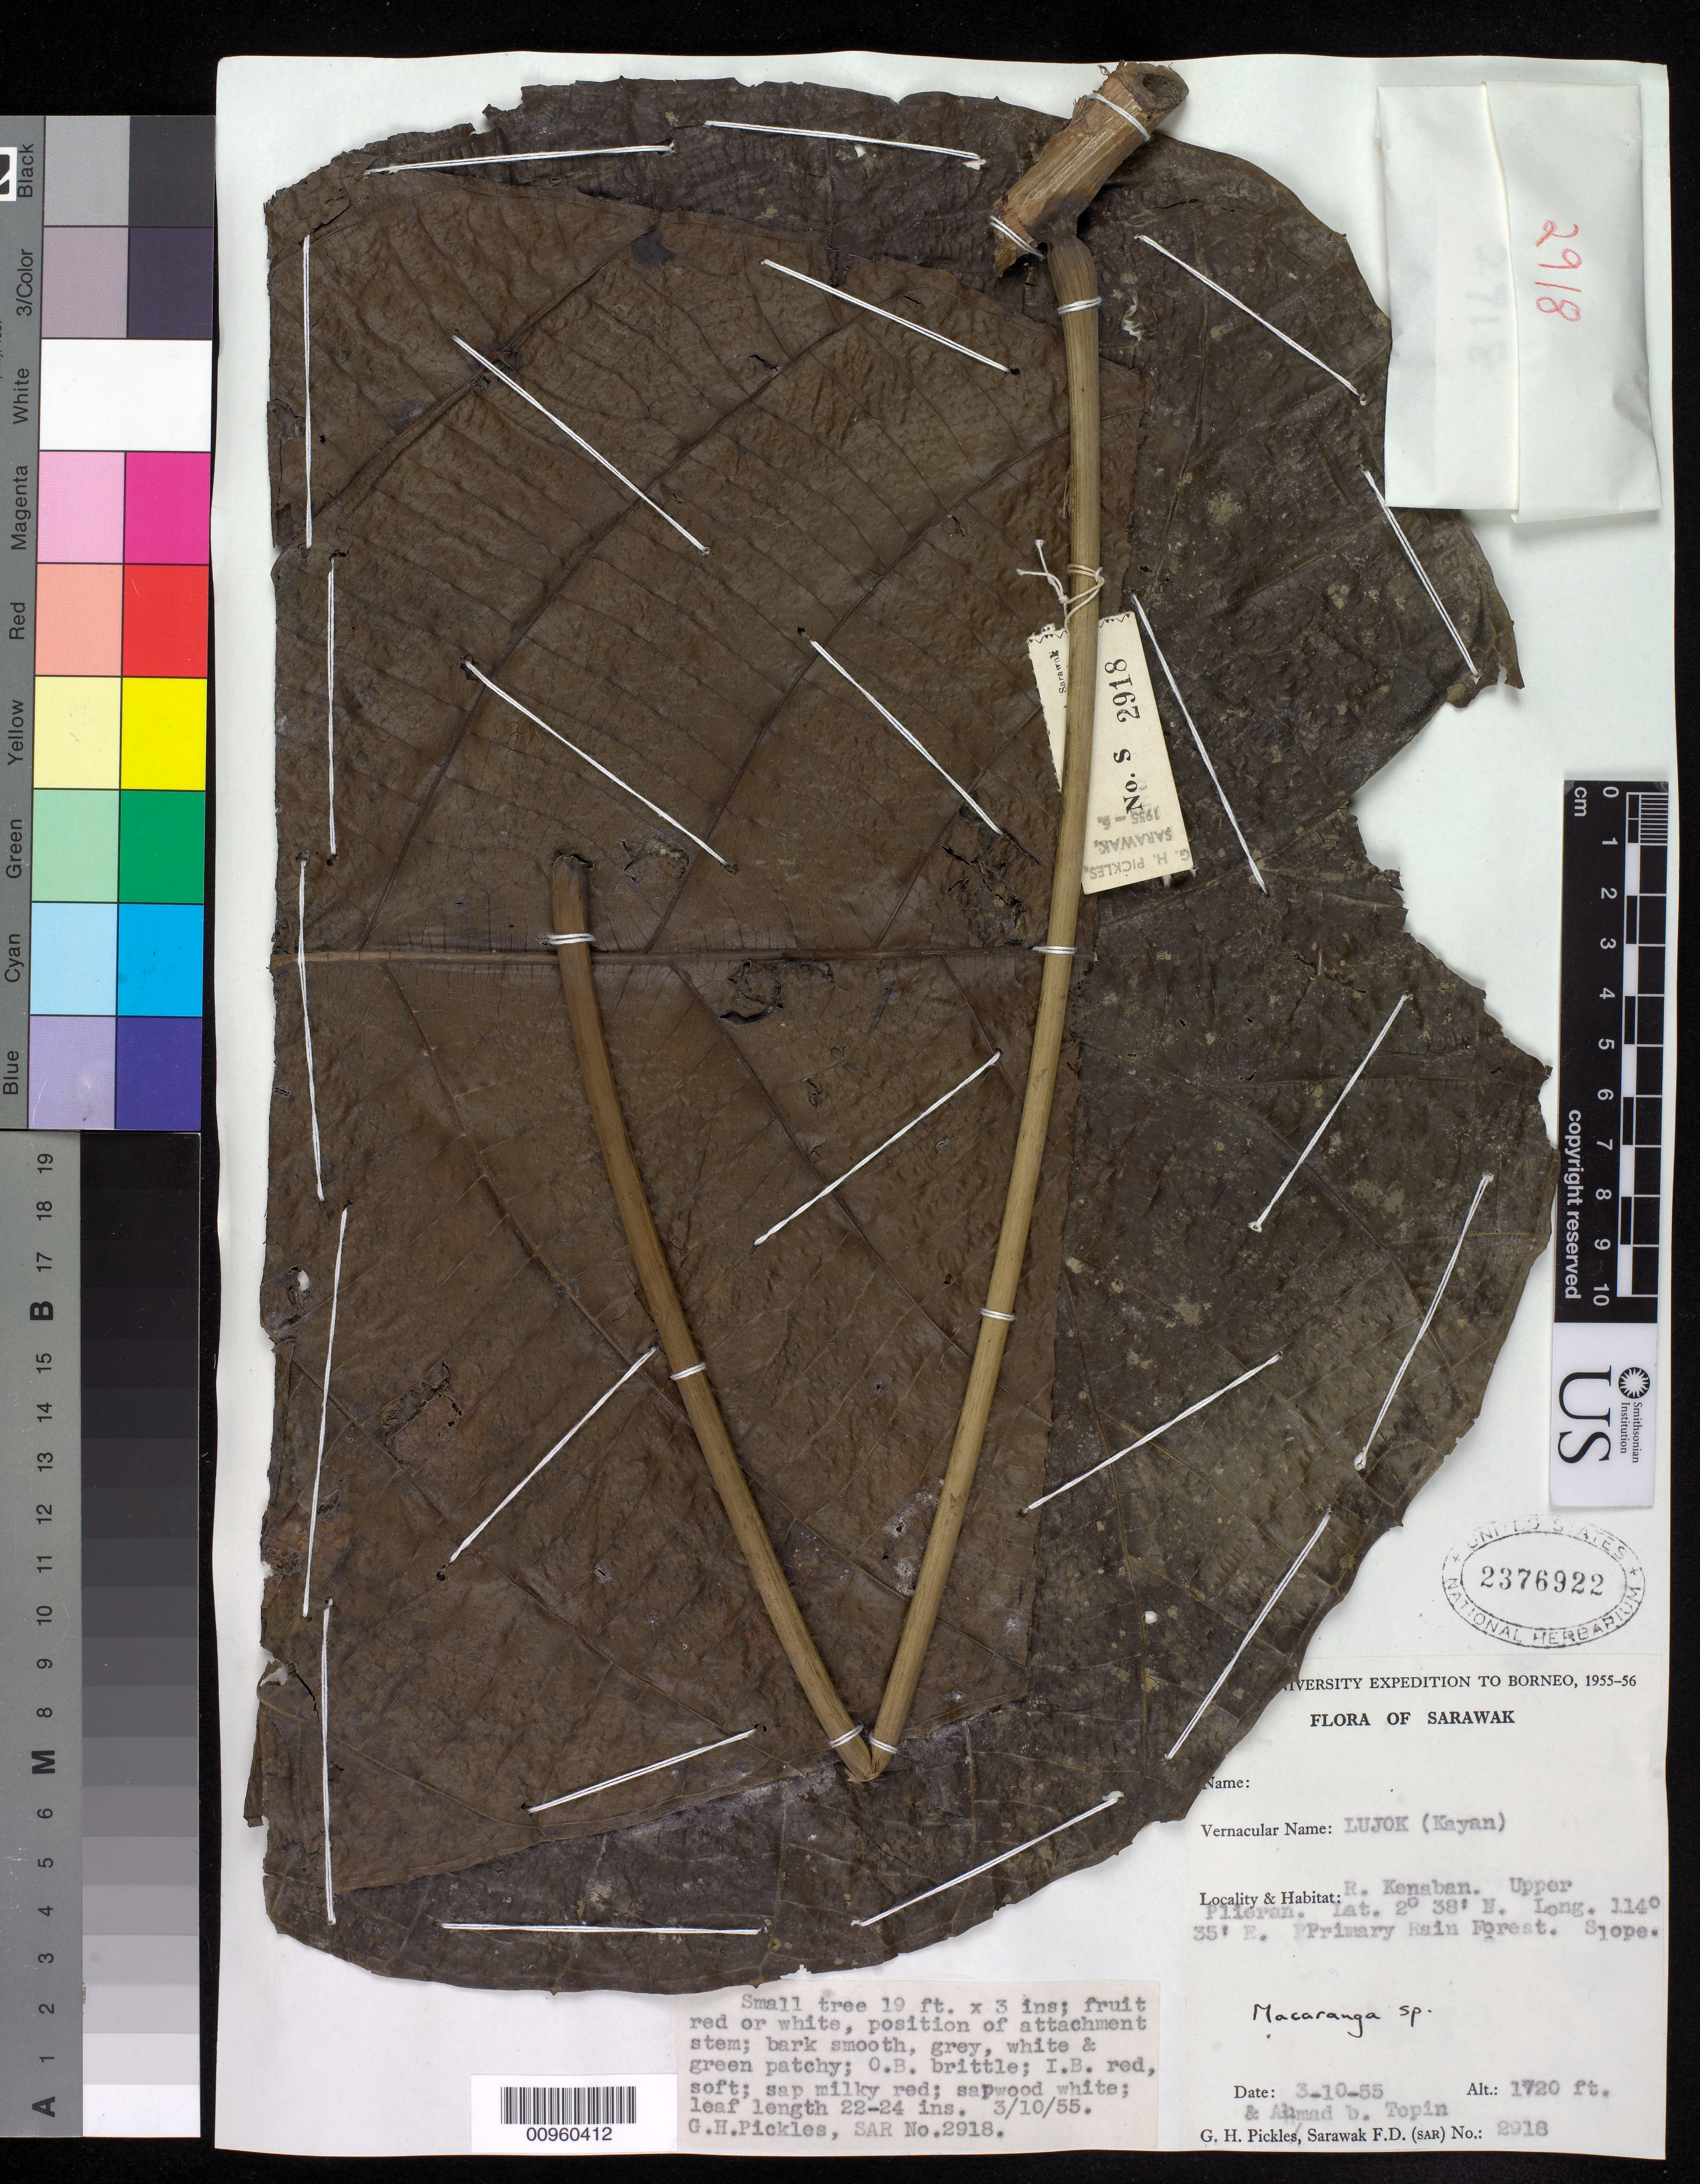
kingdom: Plantae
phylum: Tracheophyta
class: Magnoliopsida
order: Malpighiales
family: Euphorbiaceae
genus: Macaranga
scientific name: Macaranga sp.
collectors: G. Pickles & Ahmad bin Topin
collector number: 2918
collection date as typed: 10 Mar 1955 or 03 Oct 1955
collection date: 1955-03-10 or 1955-10-03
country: Malaysia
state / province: Sarawak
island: Borneo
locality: R. Kenaban, Upper Plieran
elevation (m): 524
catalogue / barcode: US 2376922